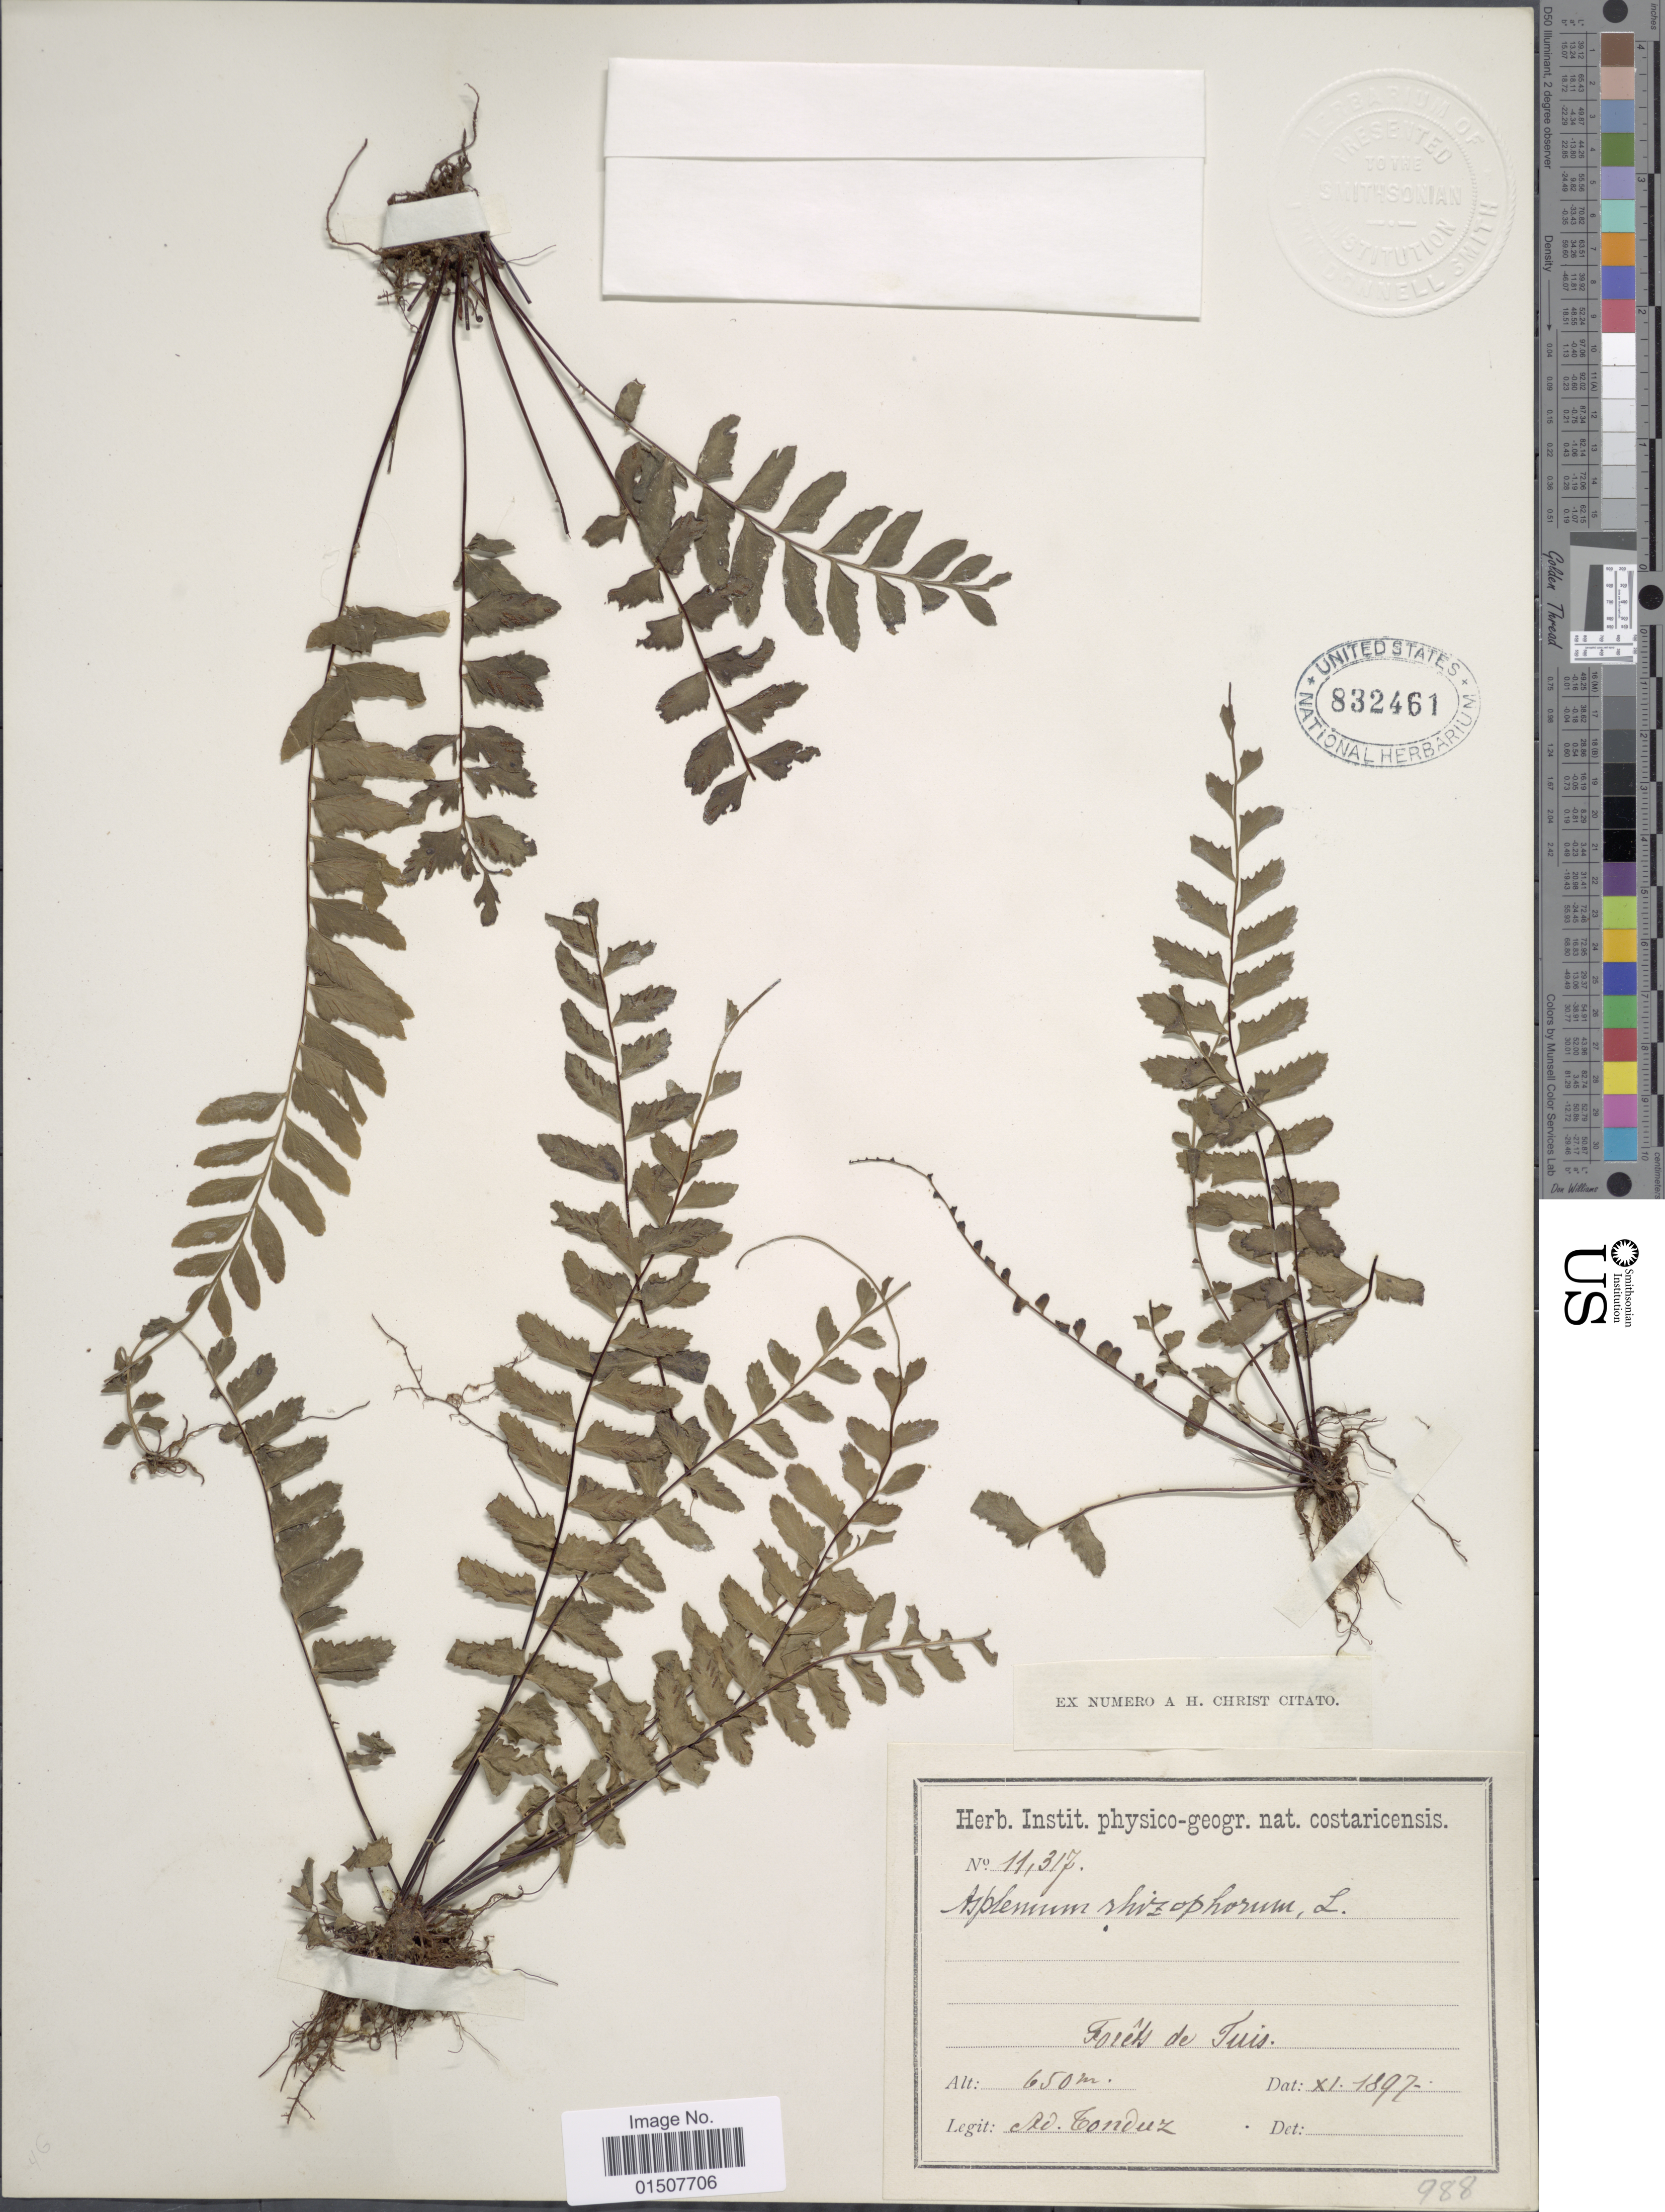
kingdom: Plantae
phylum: Tracheophyta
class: Polypodiopsida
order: Polypodiales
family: Aspleniaceae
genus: Asplenium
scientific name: Asplenium radicans var. cirrhatum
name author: (Rich. ex Willd.) Rosenst.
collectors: A. Fonduz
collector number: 11317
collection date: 1897-11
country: Costa Rica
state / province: Cartago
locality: Forêts de Tuis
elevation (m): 650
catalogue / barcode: US 832461